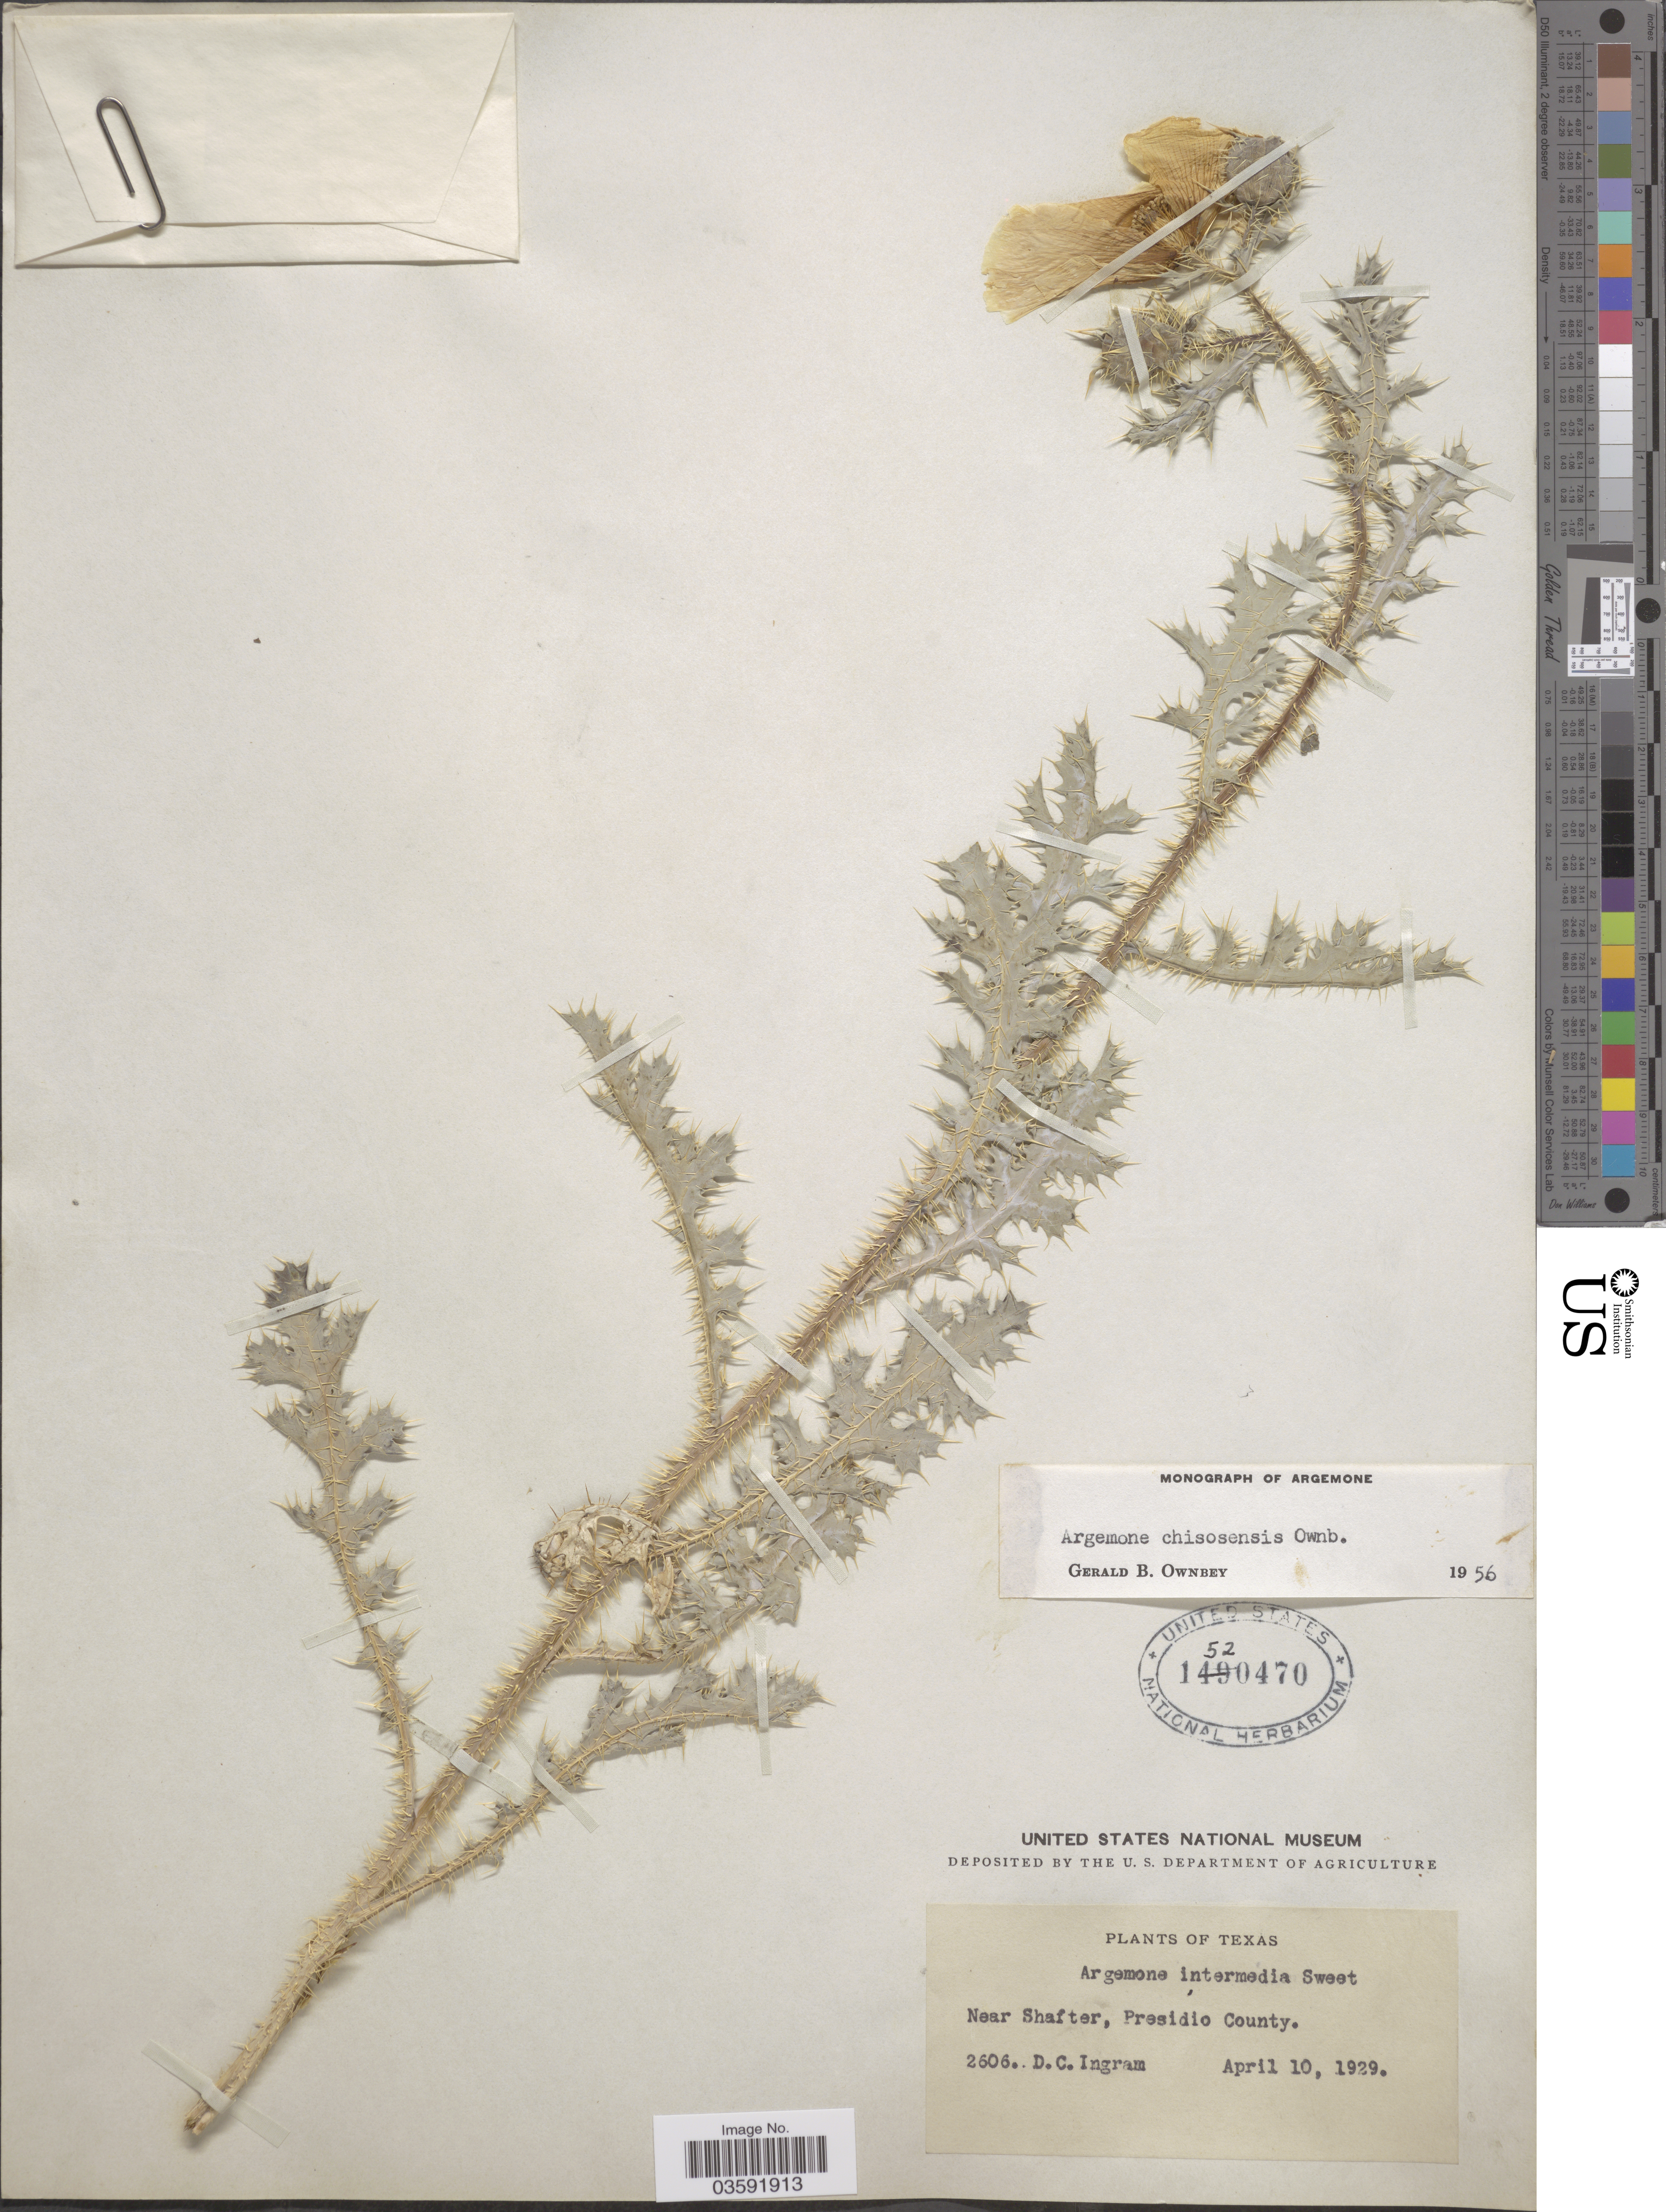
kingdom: Plantae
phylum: Tracheophyta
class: Magnoliopsida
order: Ranunculales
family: Papaveraceae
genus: Argemone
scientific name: Argemone chisosensis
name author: G.B. Ownbey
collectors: D. C. Ingram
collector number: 2606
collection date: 1929-04-10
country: United States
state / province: Texas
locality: Near Shafter, Presidio County.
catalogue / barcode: US 1520470